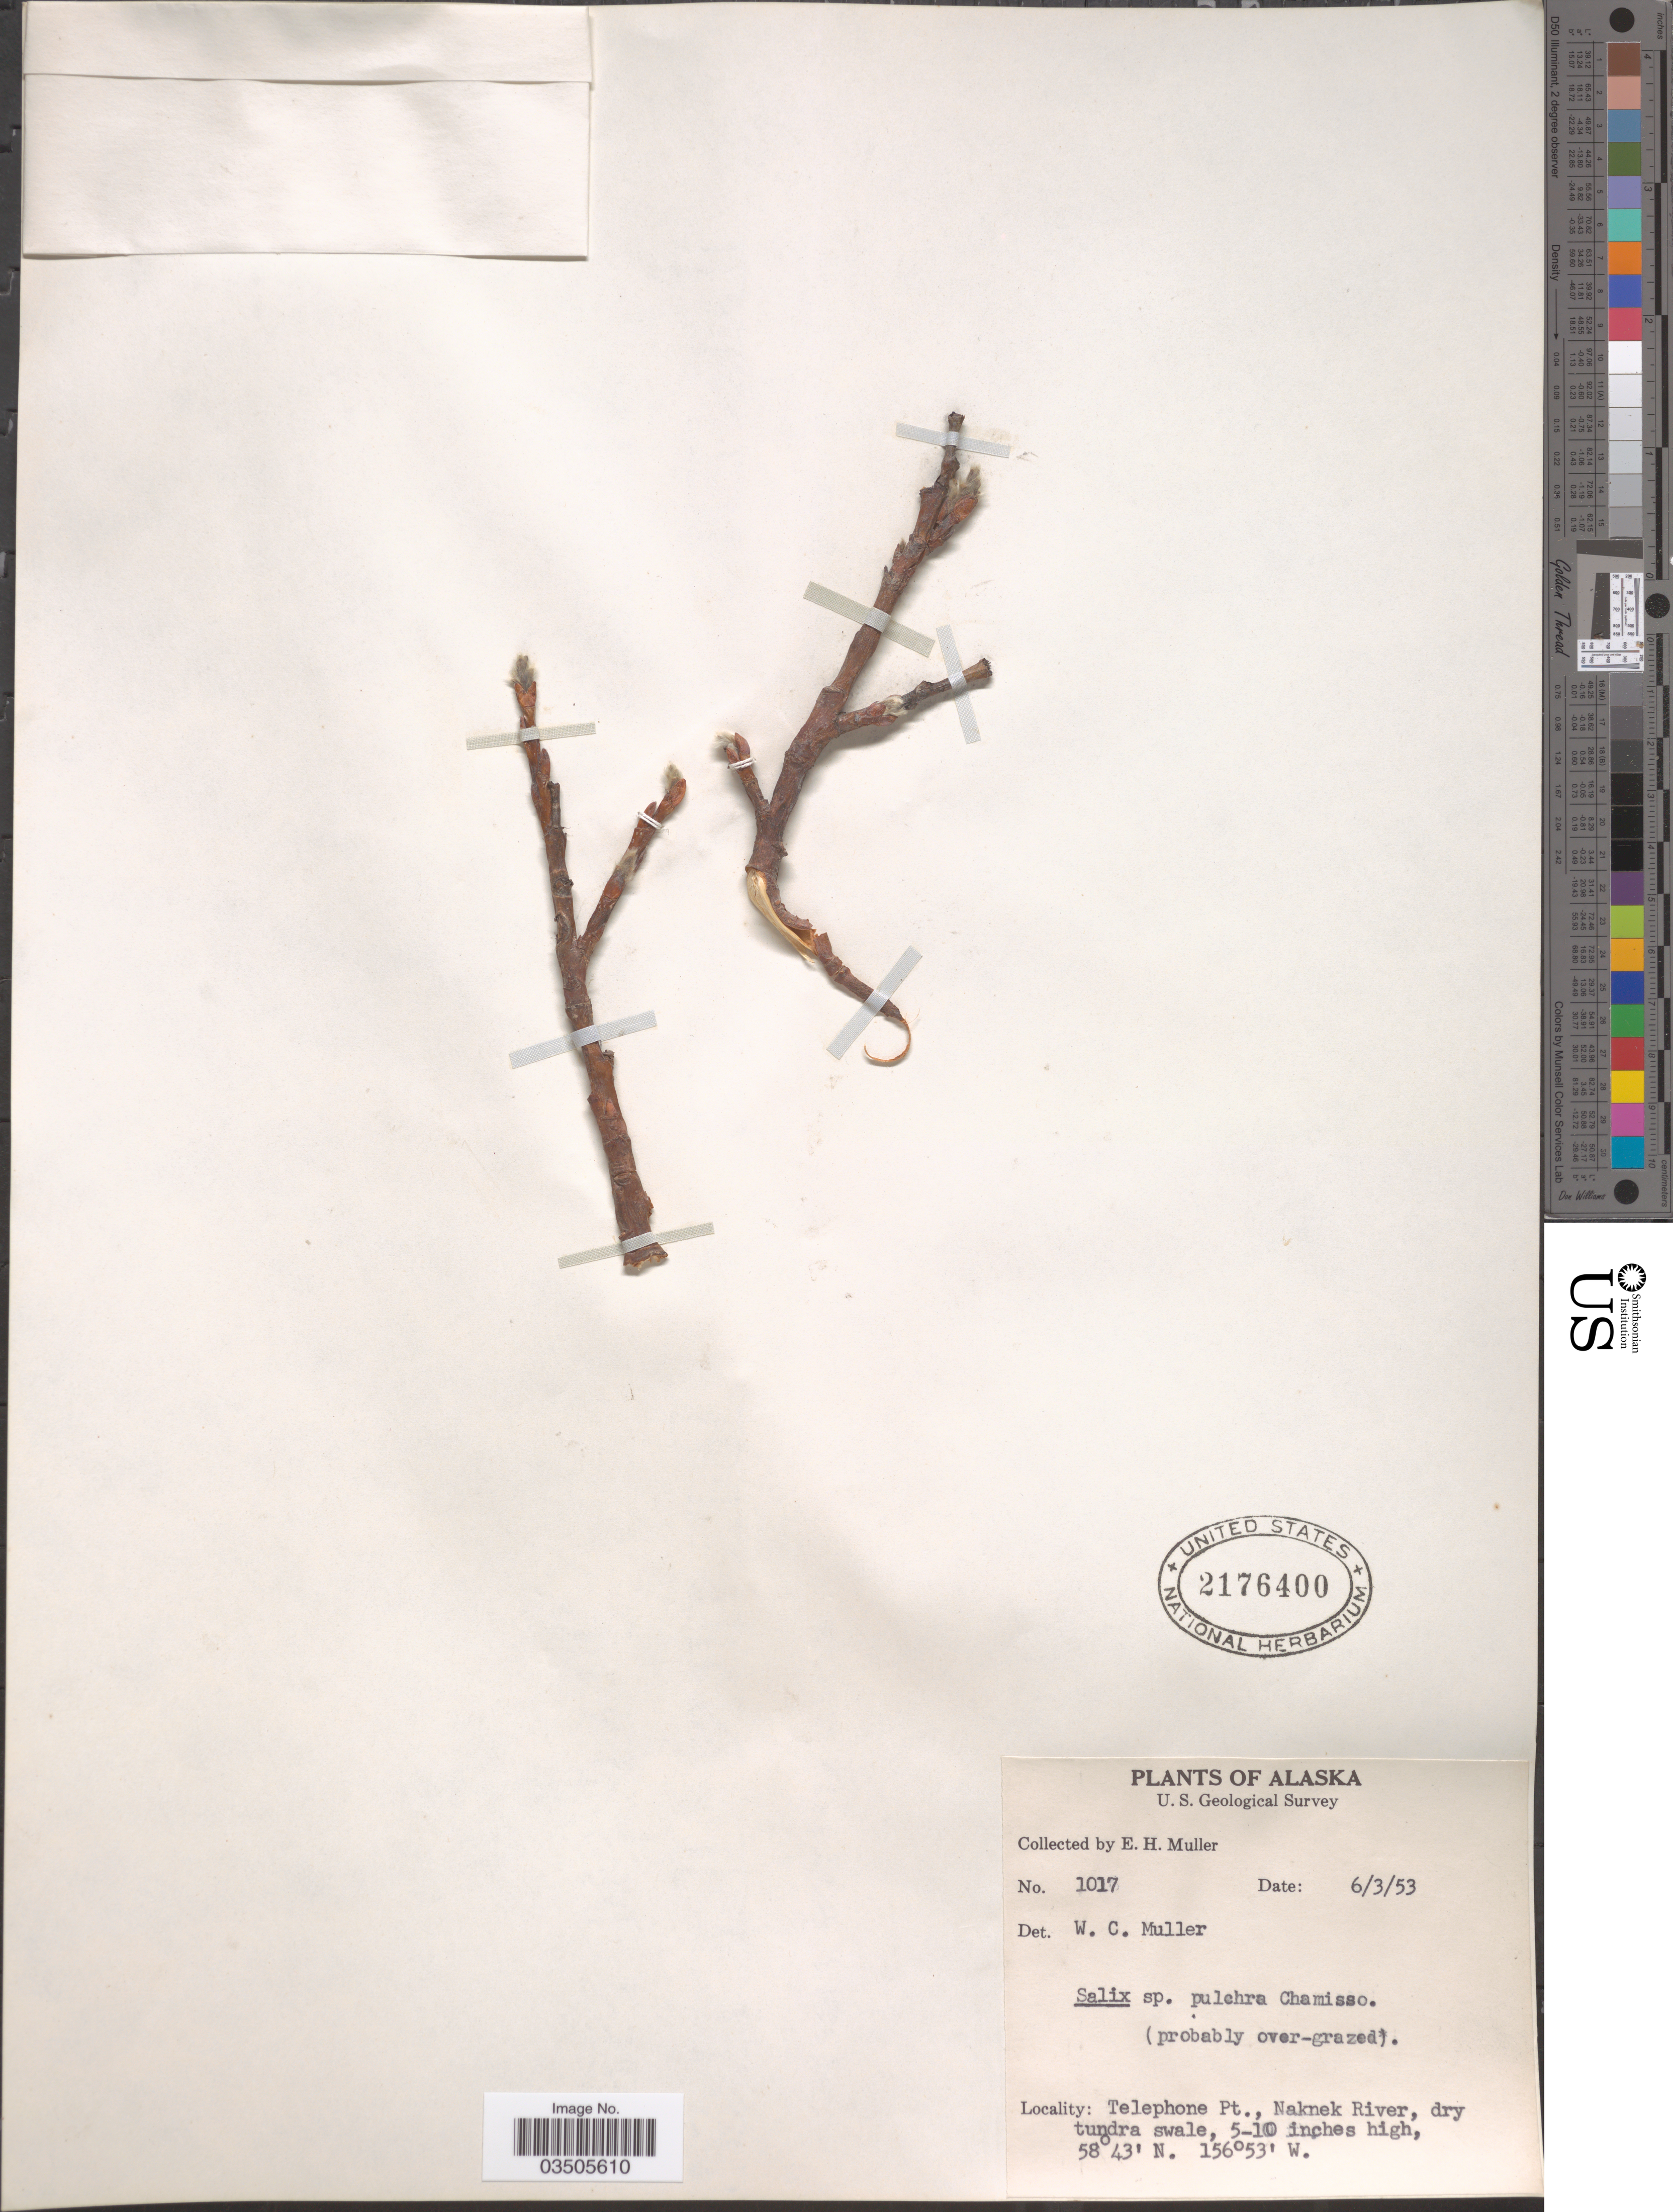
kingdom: Plantae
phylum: Tracheophyta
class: Magnoliopsida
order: Malpighiales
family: Salicaceae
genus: Salix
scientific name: Salix pulchra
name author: Cham.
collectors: E. H. Muller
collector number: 1017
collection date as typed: Transcribed d/m/y: 3/6/53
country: United States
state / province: Alaska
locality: Telephone Pt., Naknek River.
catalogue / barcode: US 2176400